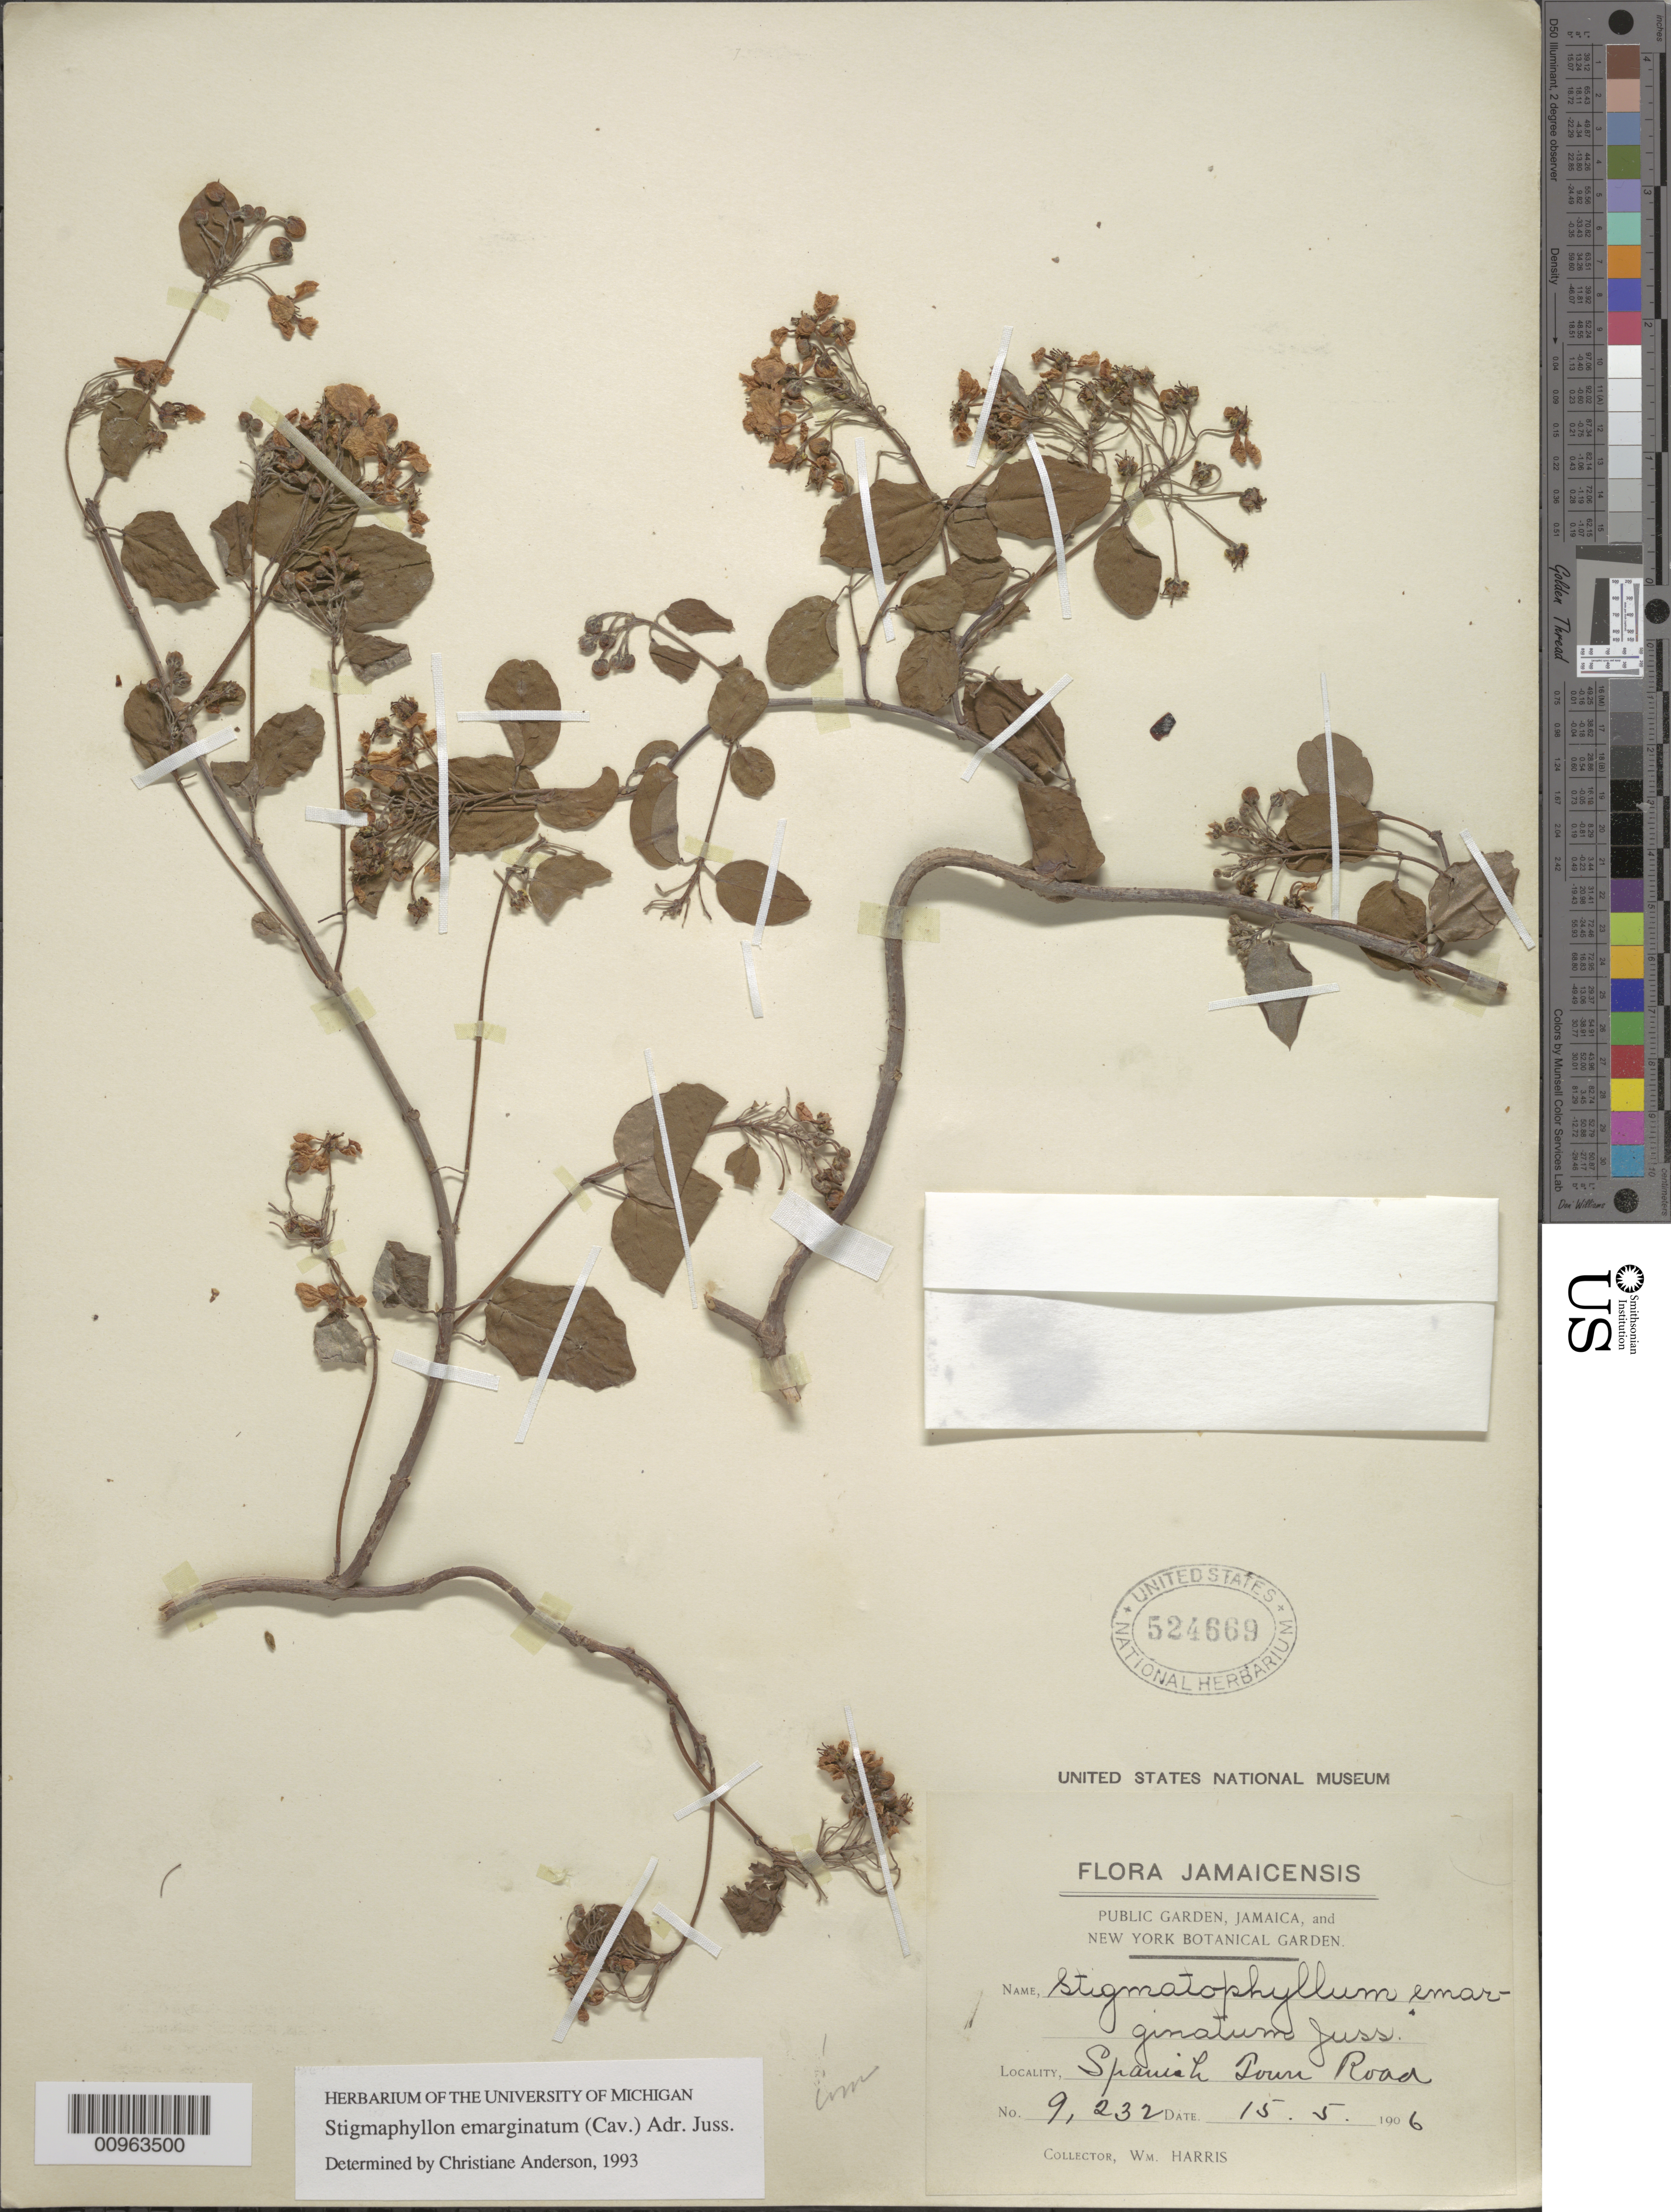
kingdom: Plantae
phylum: Tracheophyta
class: Magnoliopsida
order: Malpighiales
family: Malpighiaceae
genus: Stigmaphyllon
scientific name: Stigmaphyllon emarginatum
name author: (Cav.) A. Juss.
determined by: Anderson, C.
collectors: W. H. Harris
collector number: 9232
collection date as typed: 15 May 1906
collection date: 1906-05-15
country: Jamaica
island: Jamaica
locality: Spanish Town Road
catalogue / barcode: US 524669